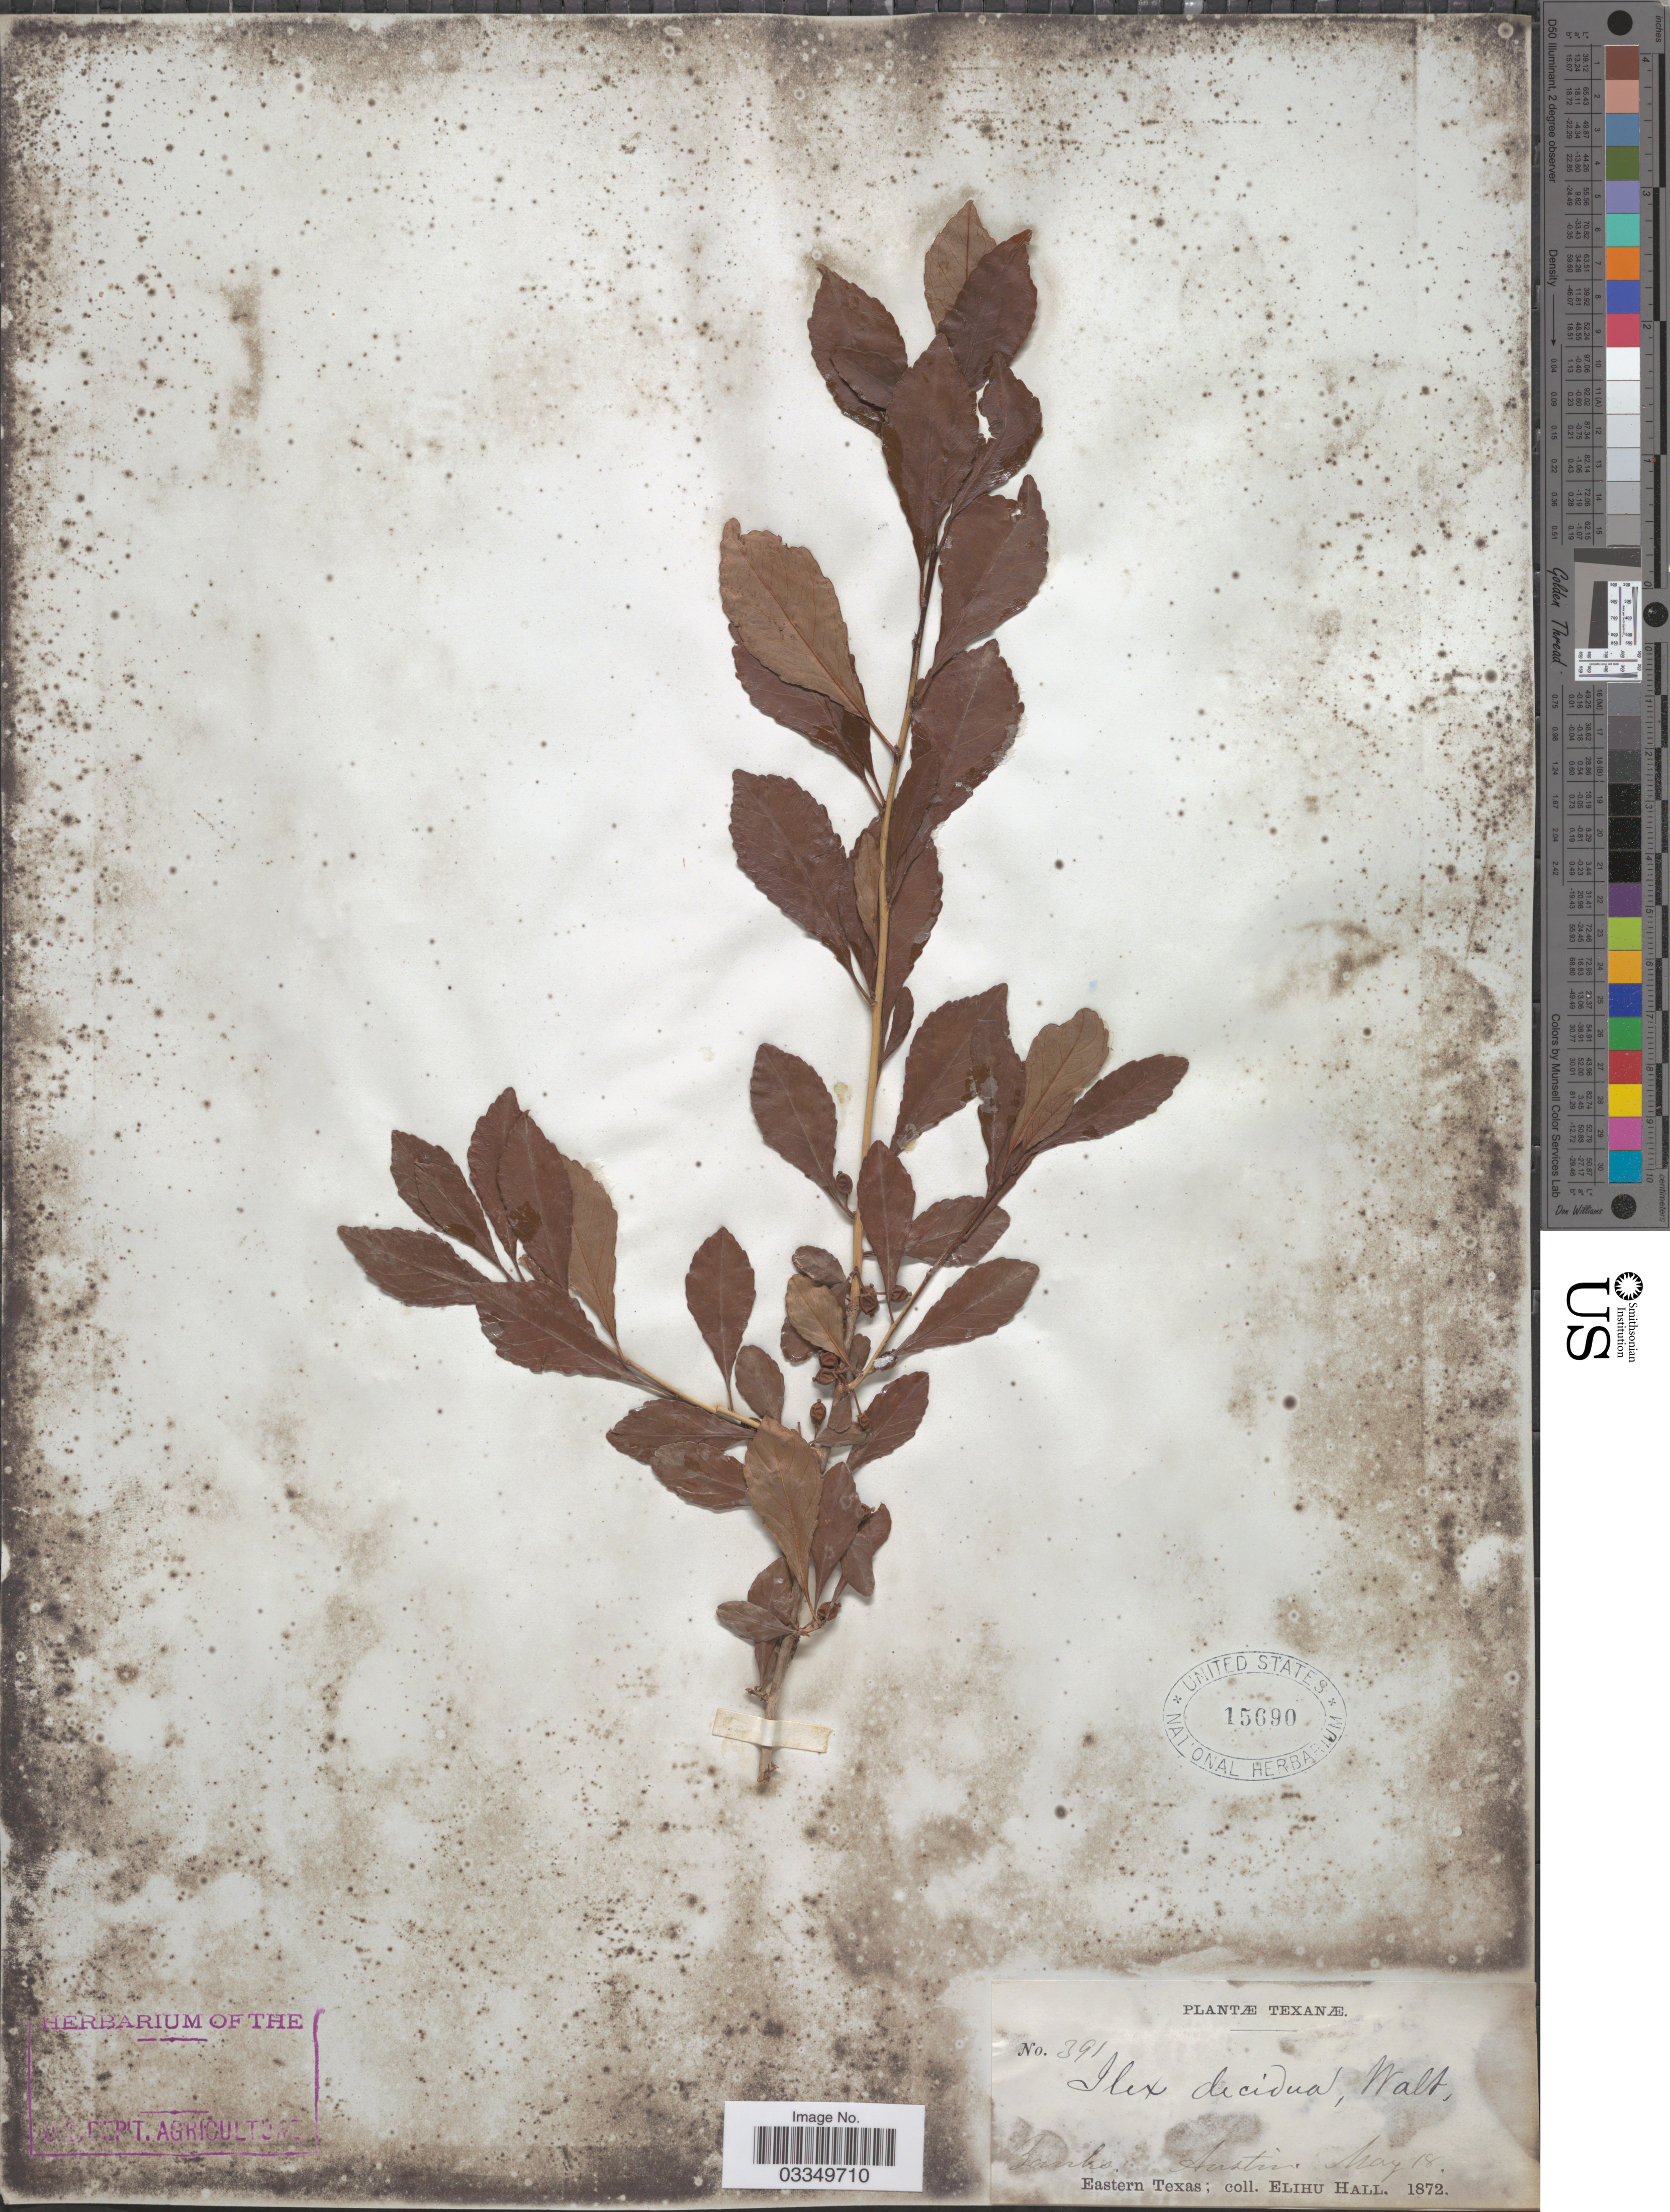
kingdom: Plantae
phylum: Tracheophyta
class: Magnoliopsida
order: Aquifoliales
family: Aquifoliaceae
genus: Ilex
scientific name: Ilex decidua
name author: Walter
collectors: E. Hall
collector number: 391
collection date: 1872-05-18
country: United States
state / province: Texas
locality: Austin. Eastern Texas.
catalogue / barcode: US 15690